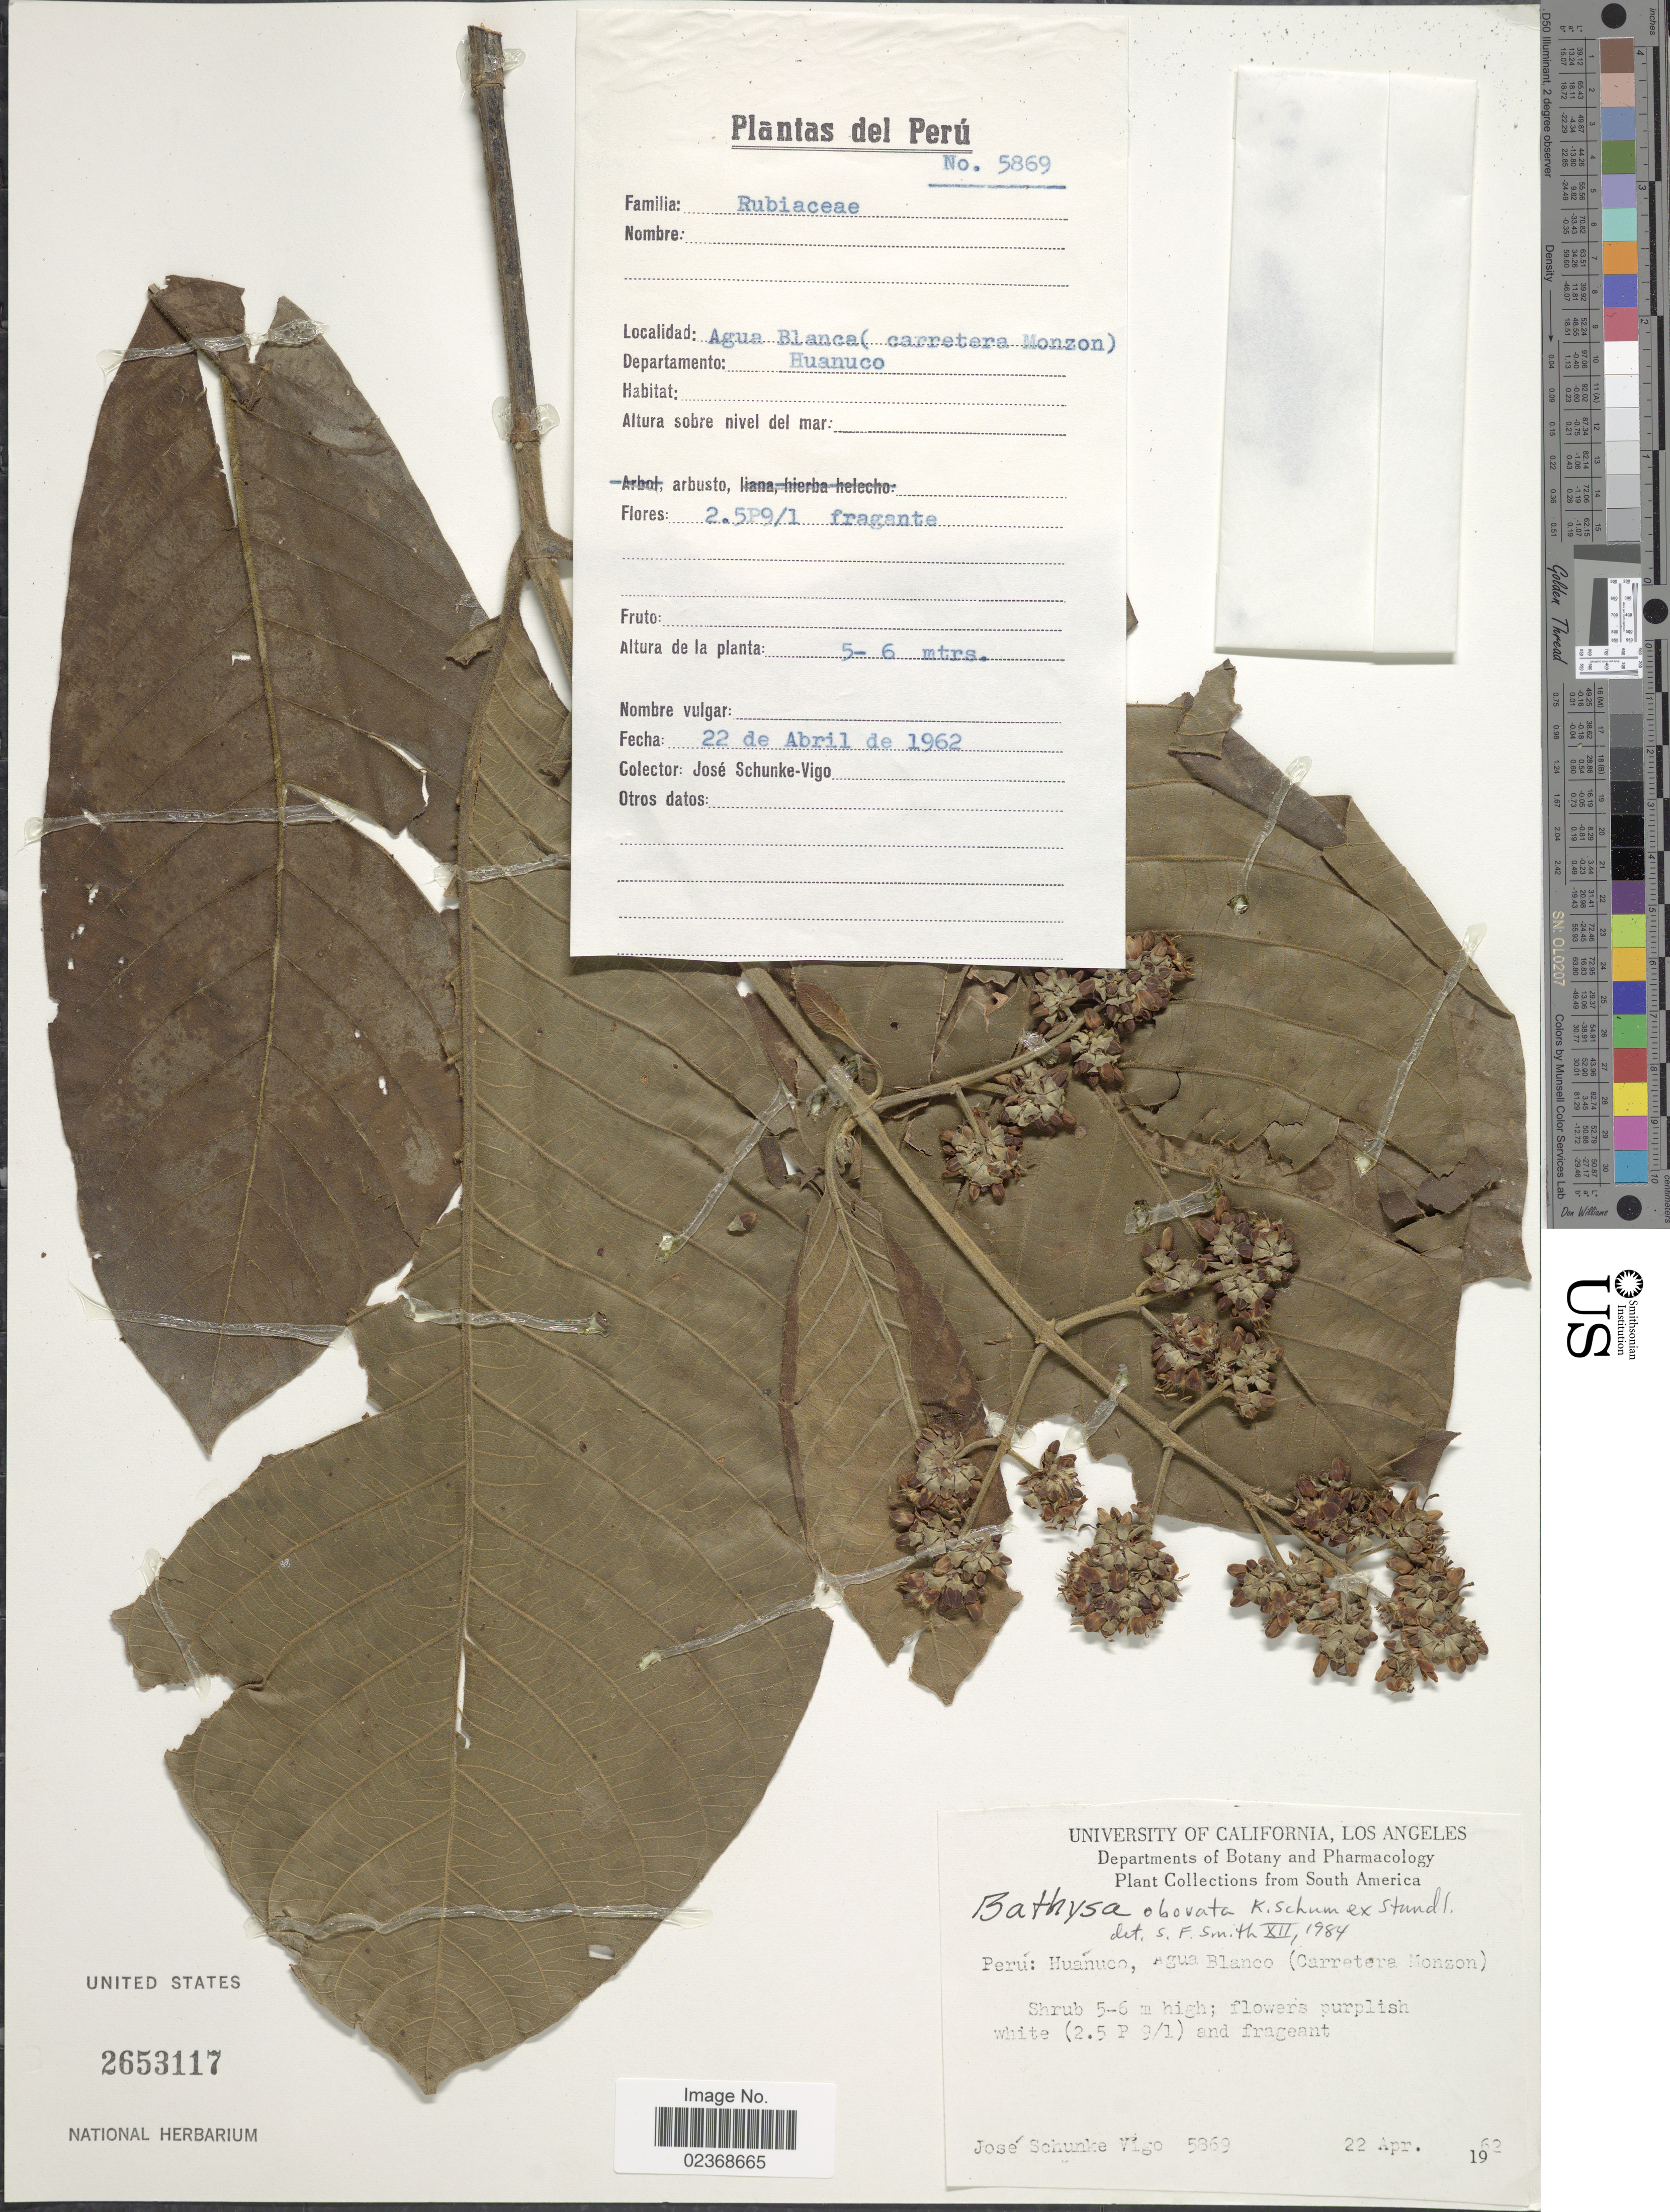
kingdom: Plantae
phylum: Tracheophyta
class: Magnoliopsida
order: Gentianales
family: Rubiaceae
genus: Schizocalyx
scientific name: Schizocalyx obovatus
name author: (K. Schum. ex Standl.) Kainul. & B. Bremer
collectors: J. Schunke Vigo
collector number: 5869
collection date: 1962-04-22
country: Peru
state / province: Huánuco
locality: Agua Blanca (Carretera Monzon)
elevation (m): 5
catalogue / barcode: US 2653117